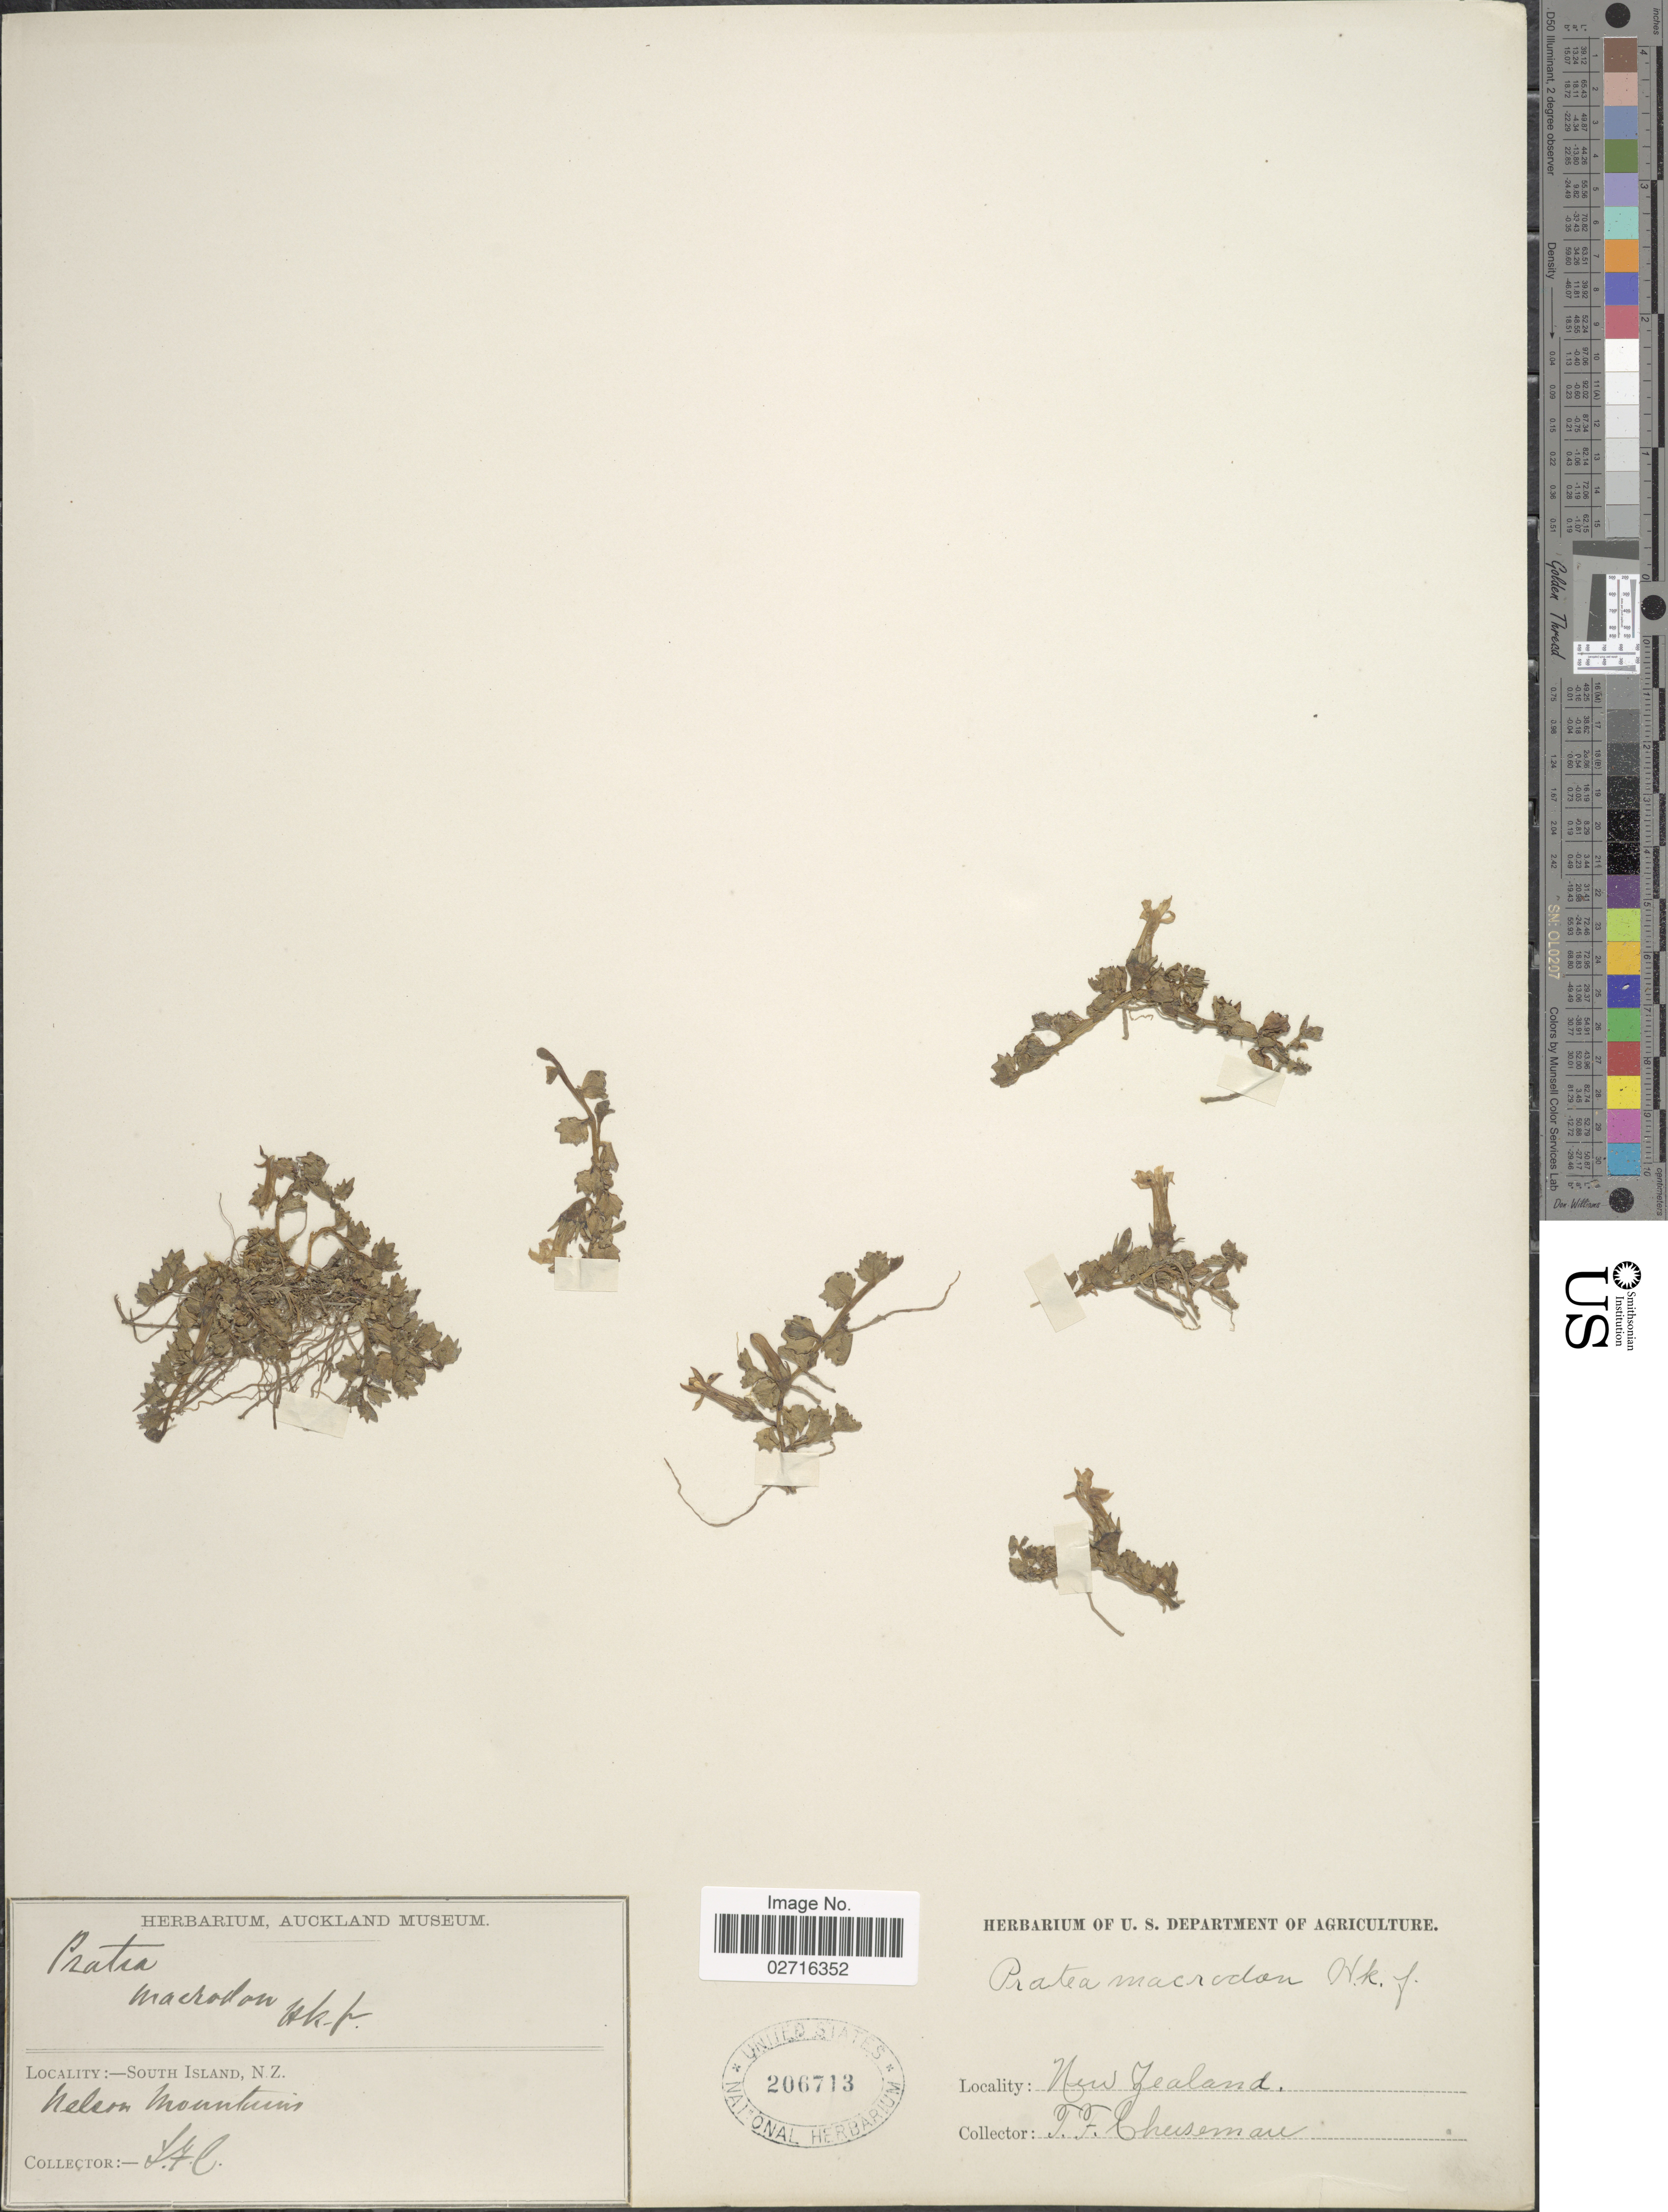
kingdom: Plantae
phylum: Tracheophyta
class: Magnoliopsida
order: Asterales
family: Campanulaceae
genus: Pratia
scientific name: Pratia macrodon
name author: Hook. f.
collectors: T. F. Cheeseman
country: New Zealand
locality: South Island, Nelson Mountains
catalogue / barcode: US 206713